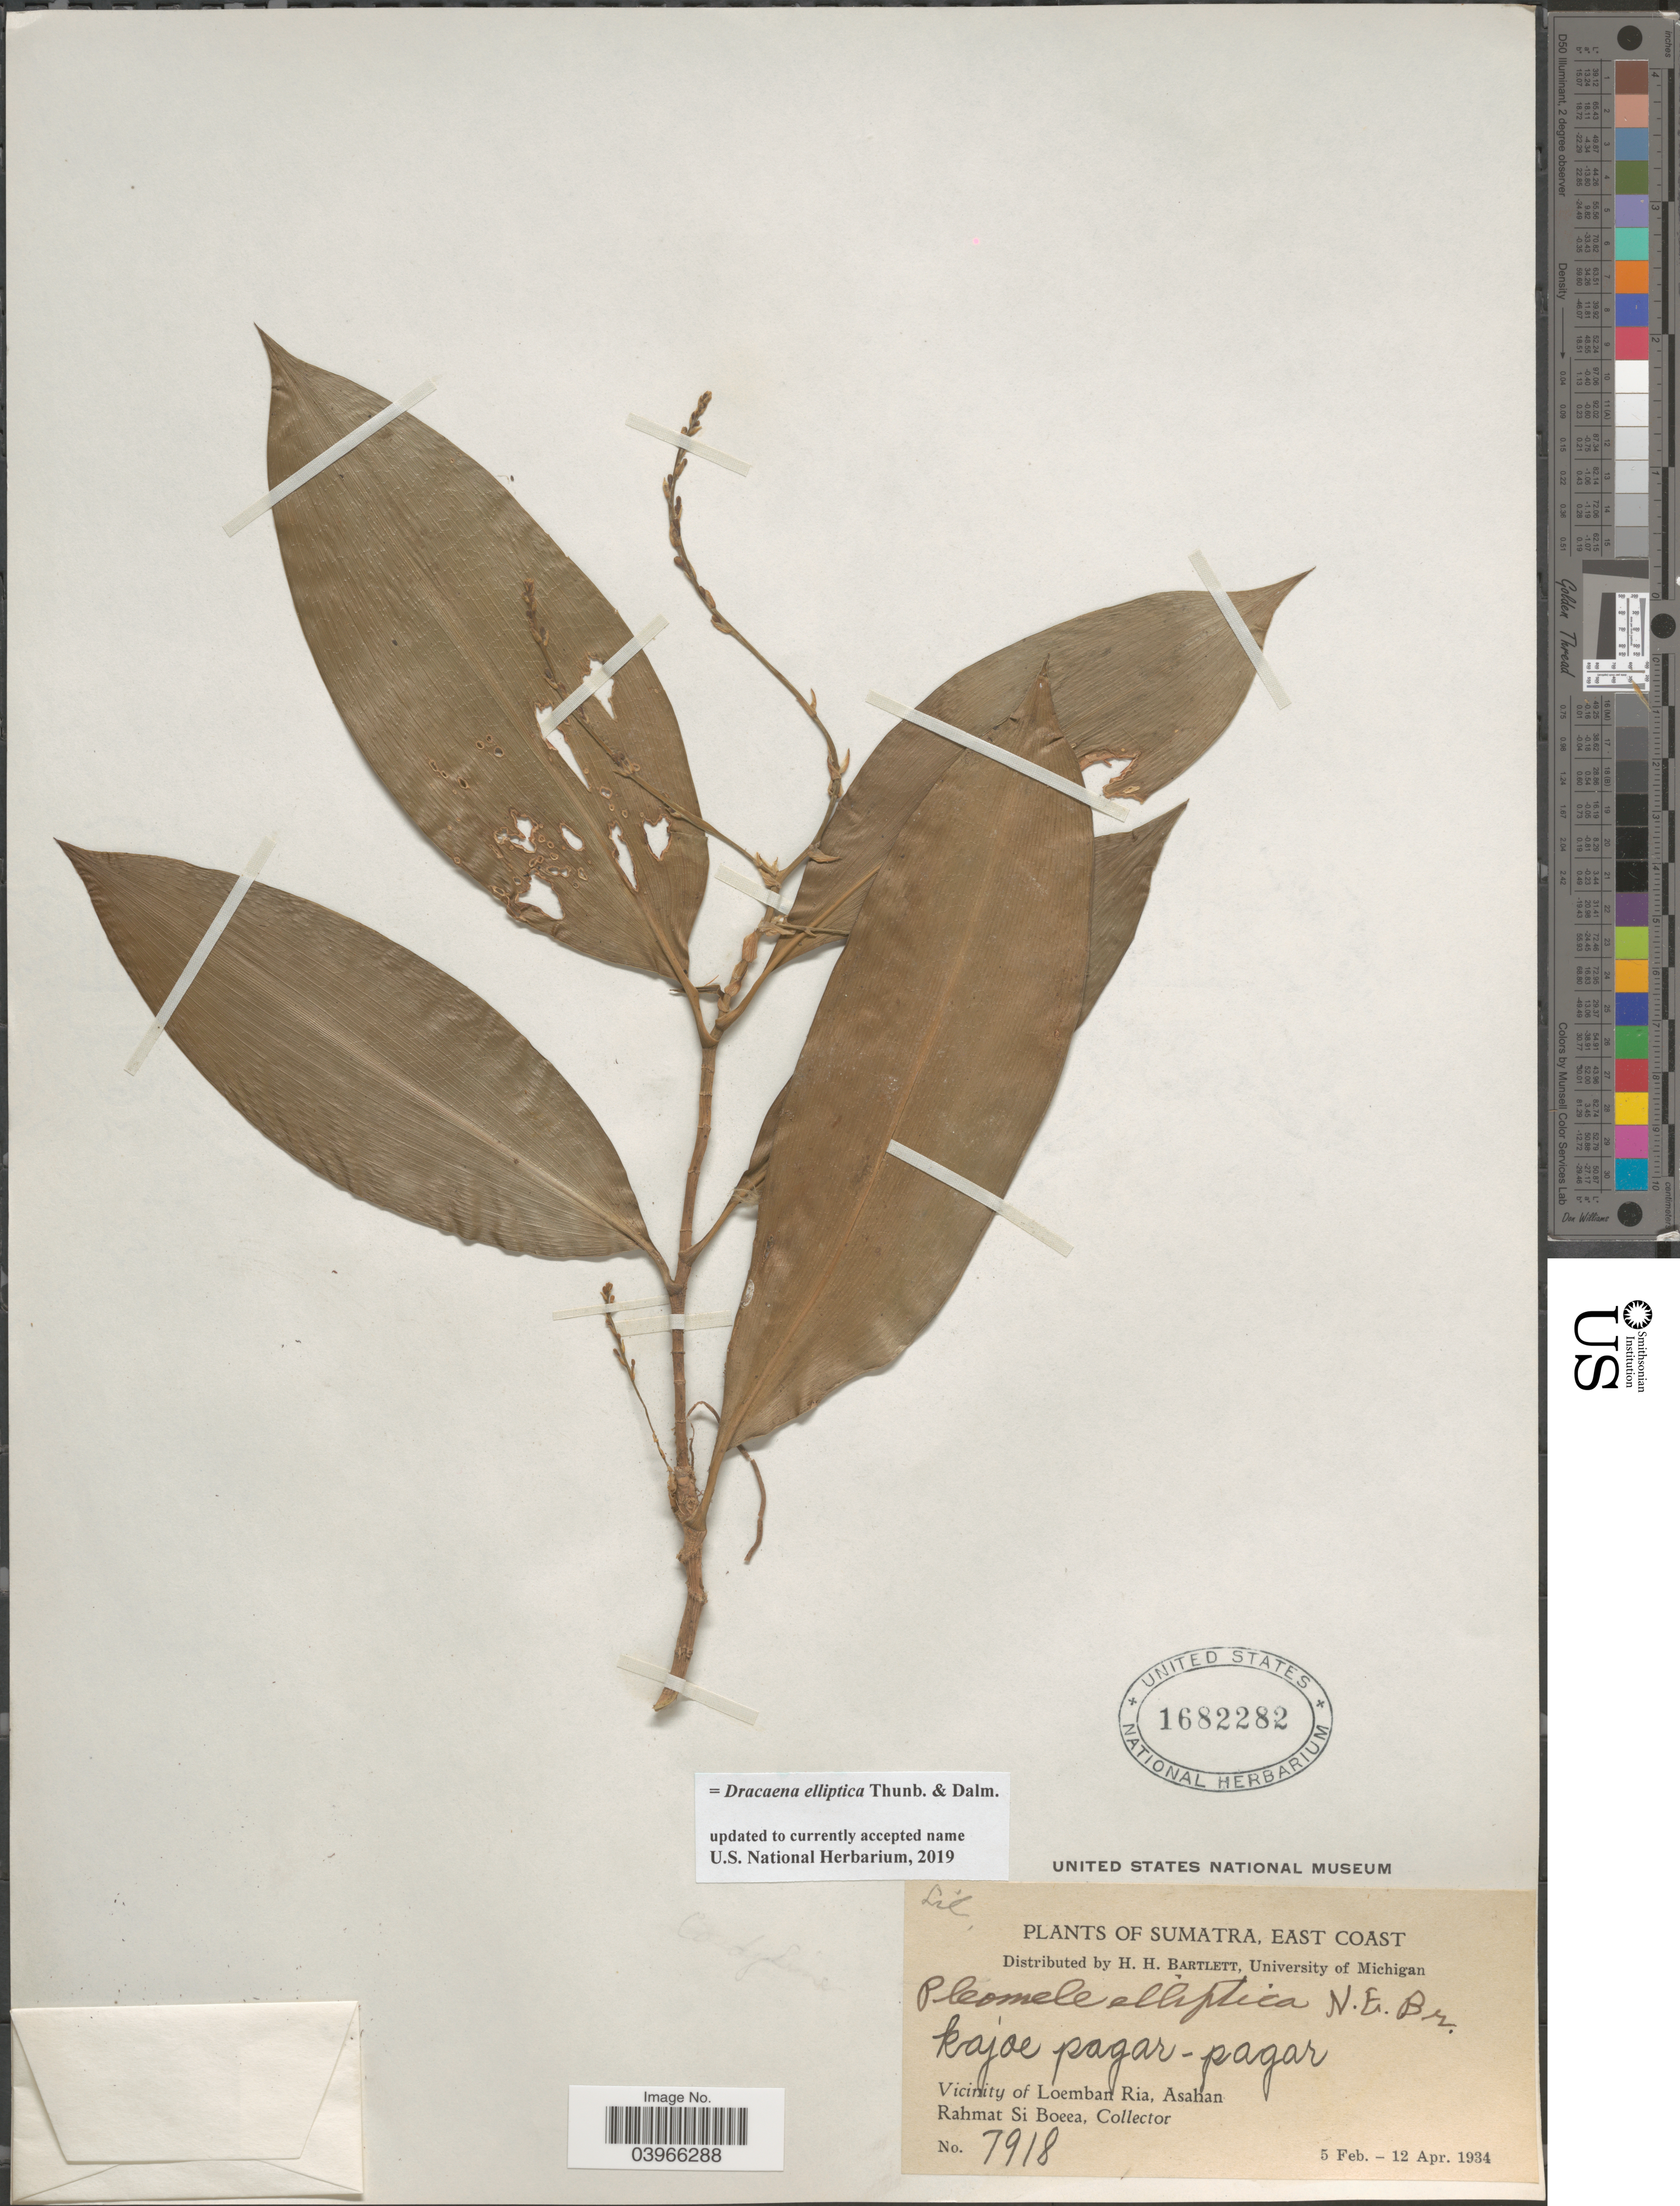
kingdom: Plantae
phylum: Tracheophyta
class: Liliopsida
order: Asparagales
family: Asparagaceae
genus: Dracaena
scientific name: Dracaena elliptica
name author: Thunb.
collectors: Rahmat Si Boeea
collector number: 7918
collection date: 1934-02-05/1934-04-12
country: Indonesia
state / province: Sumatra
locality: East Coast. Vicinity of Loemban Ria, Asahan.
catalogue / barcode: US 1682282